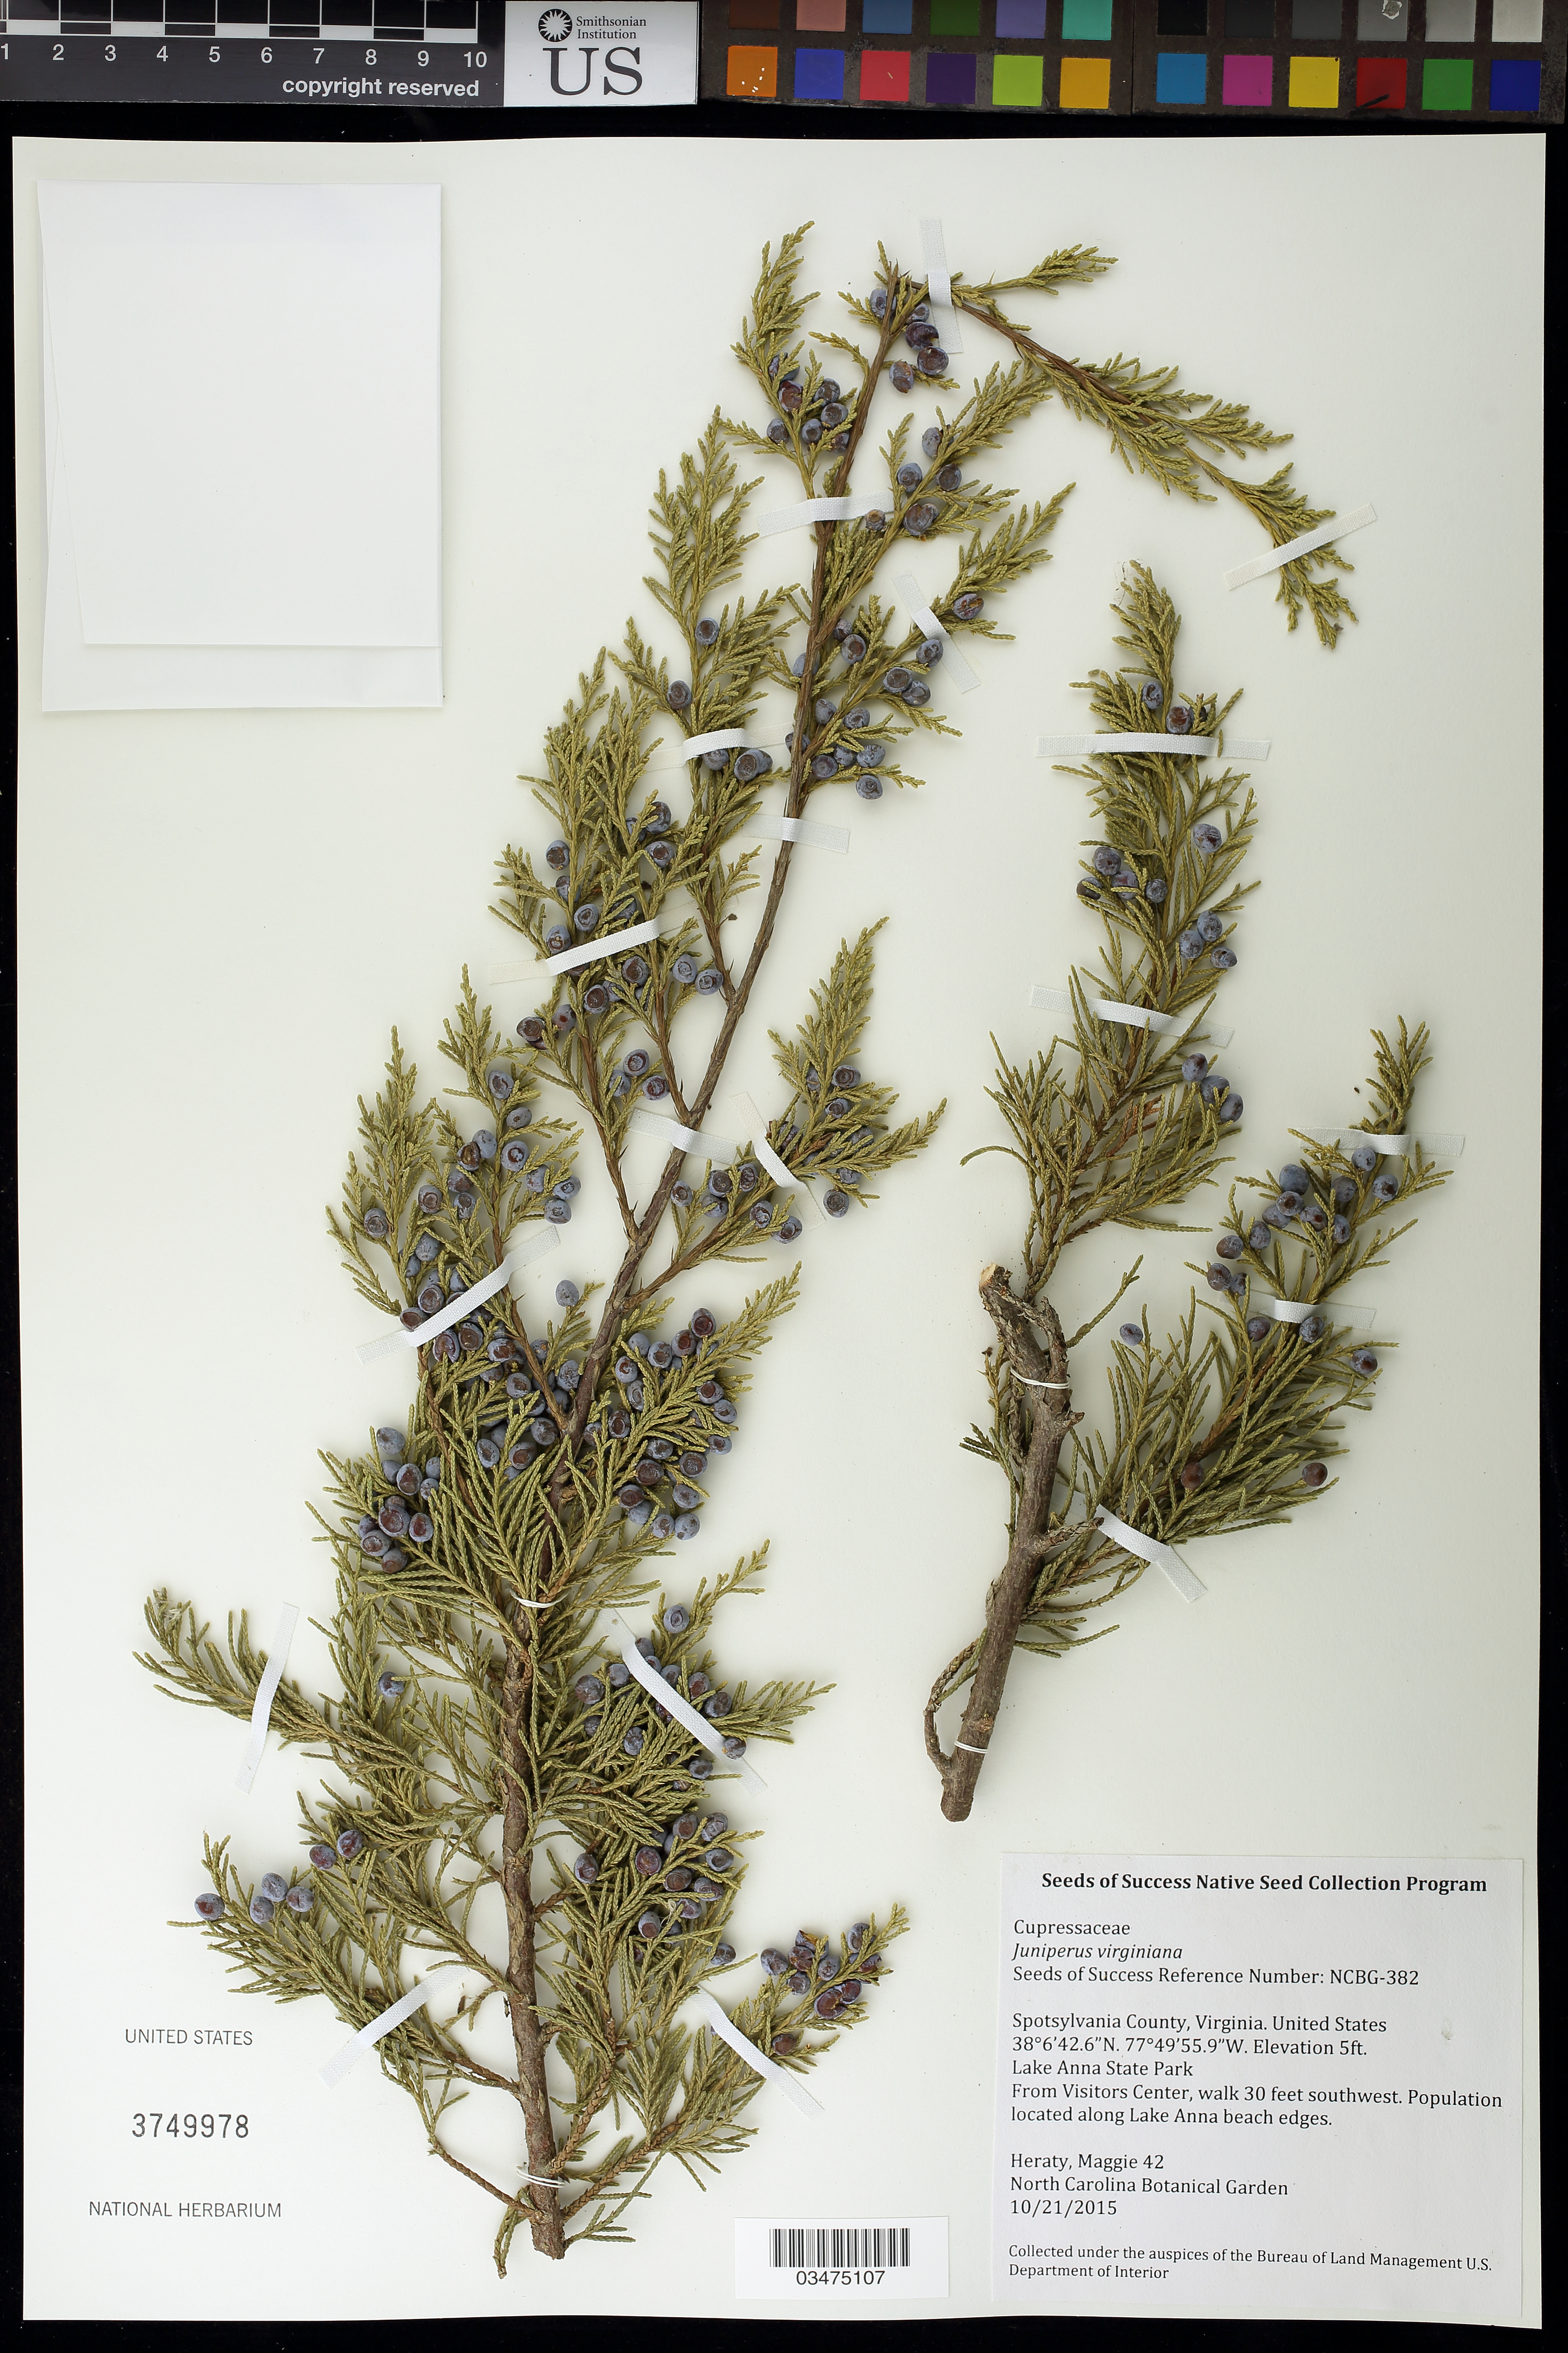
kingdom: Plantae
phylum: Tracheophyta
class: Pinopsida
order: Pinales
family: Cupressaceae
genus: Juniperus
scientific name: Juniperus virginiana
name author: L.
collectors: M. Heraty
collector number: NCBG-382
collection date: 2015-10-21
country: United States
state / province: Virginia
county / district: Spotsylvania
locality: Lake Anna State Park, Lake Anna beach edges.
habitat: Forest along lake's edge and beach.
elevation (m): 2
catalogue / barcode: US 3749978